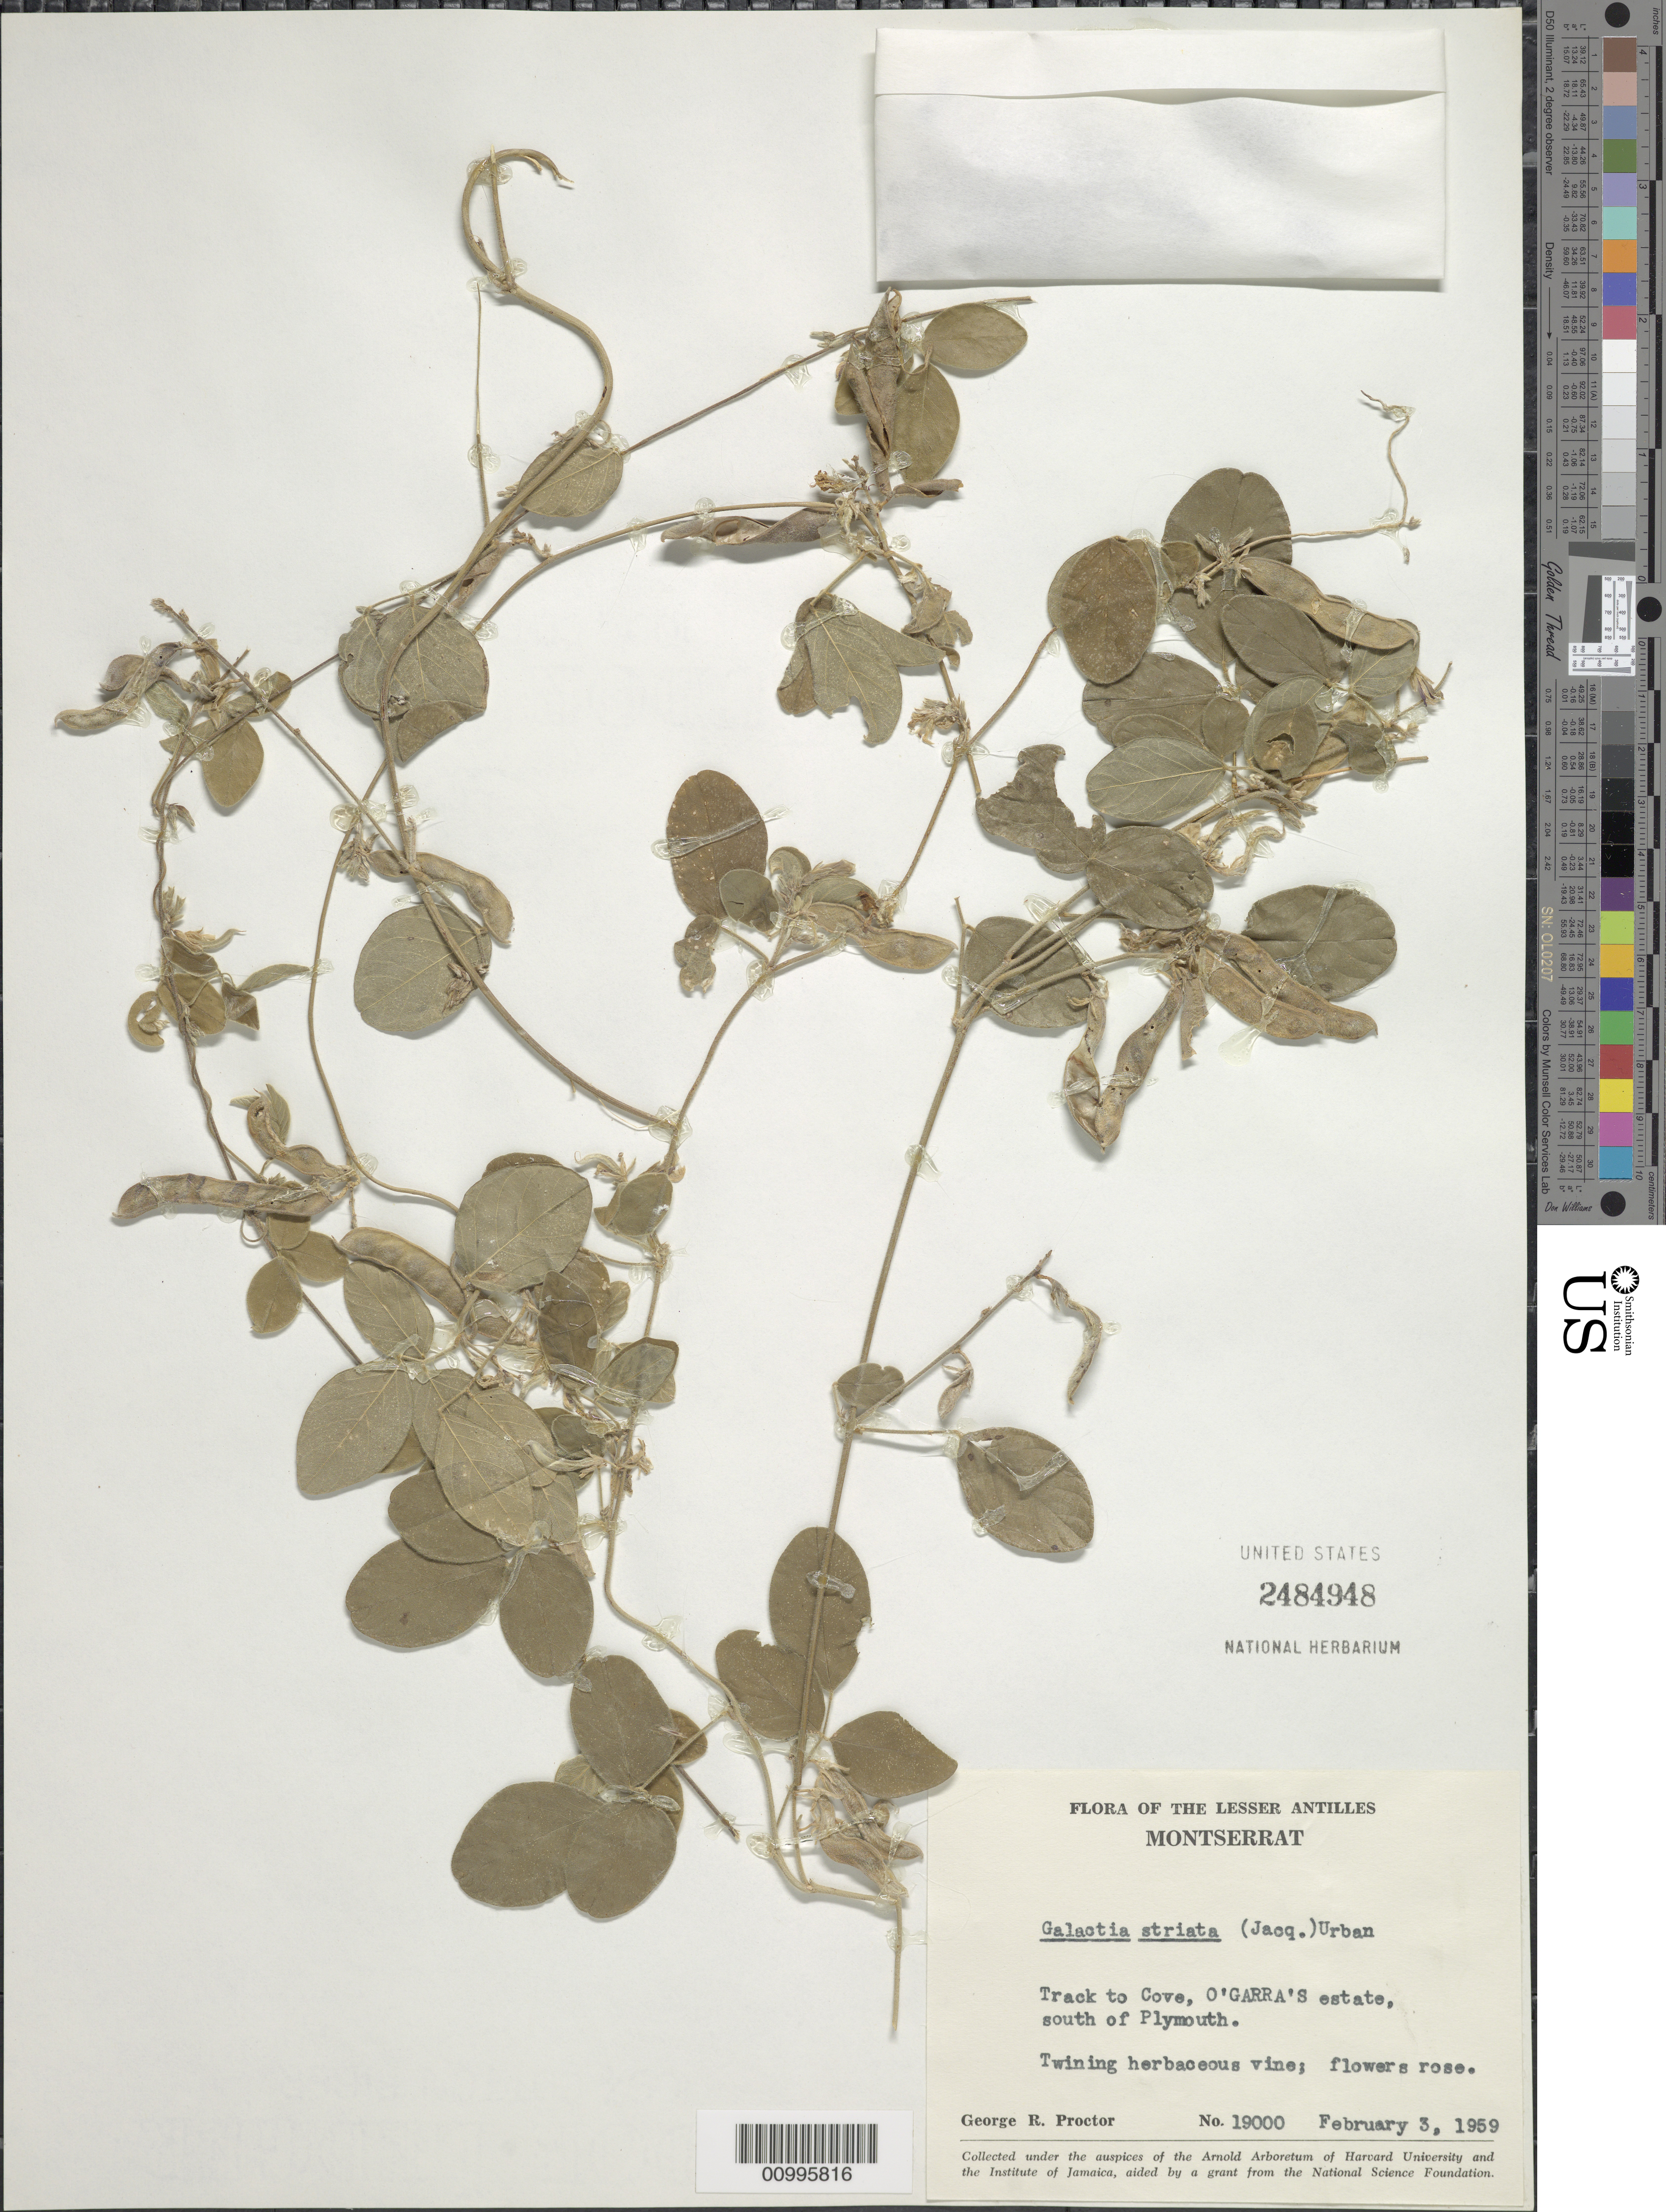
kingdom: Plantae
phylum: Tracheophyta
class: Magnoliopsida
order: Fabales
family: Fabaceae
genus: Galactia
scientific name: Galactia striata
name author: (Jacq.) Urb.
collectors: G. R. Proctor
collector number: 370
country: Montserrat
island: Montserrat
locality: Track to cove, O'Garr's estate, S of Plymouth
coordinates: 0 N, 0 E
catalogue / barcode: US 2484948